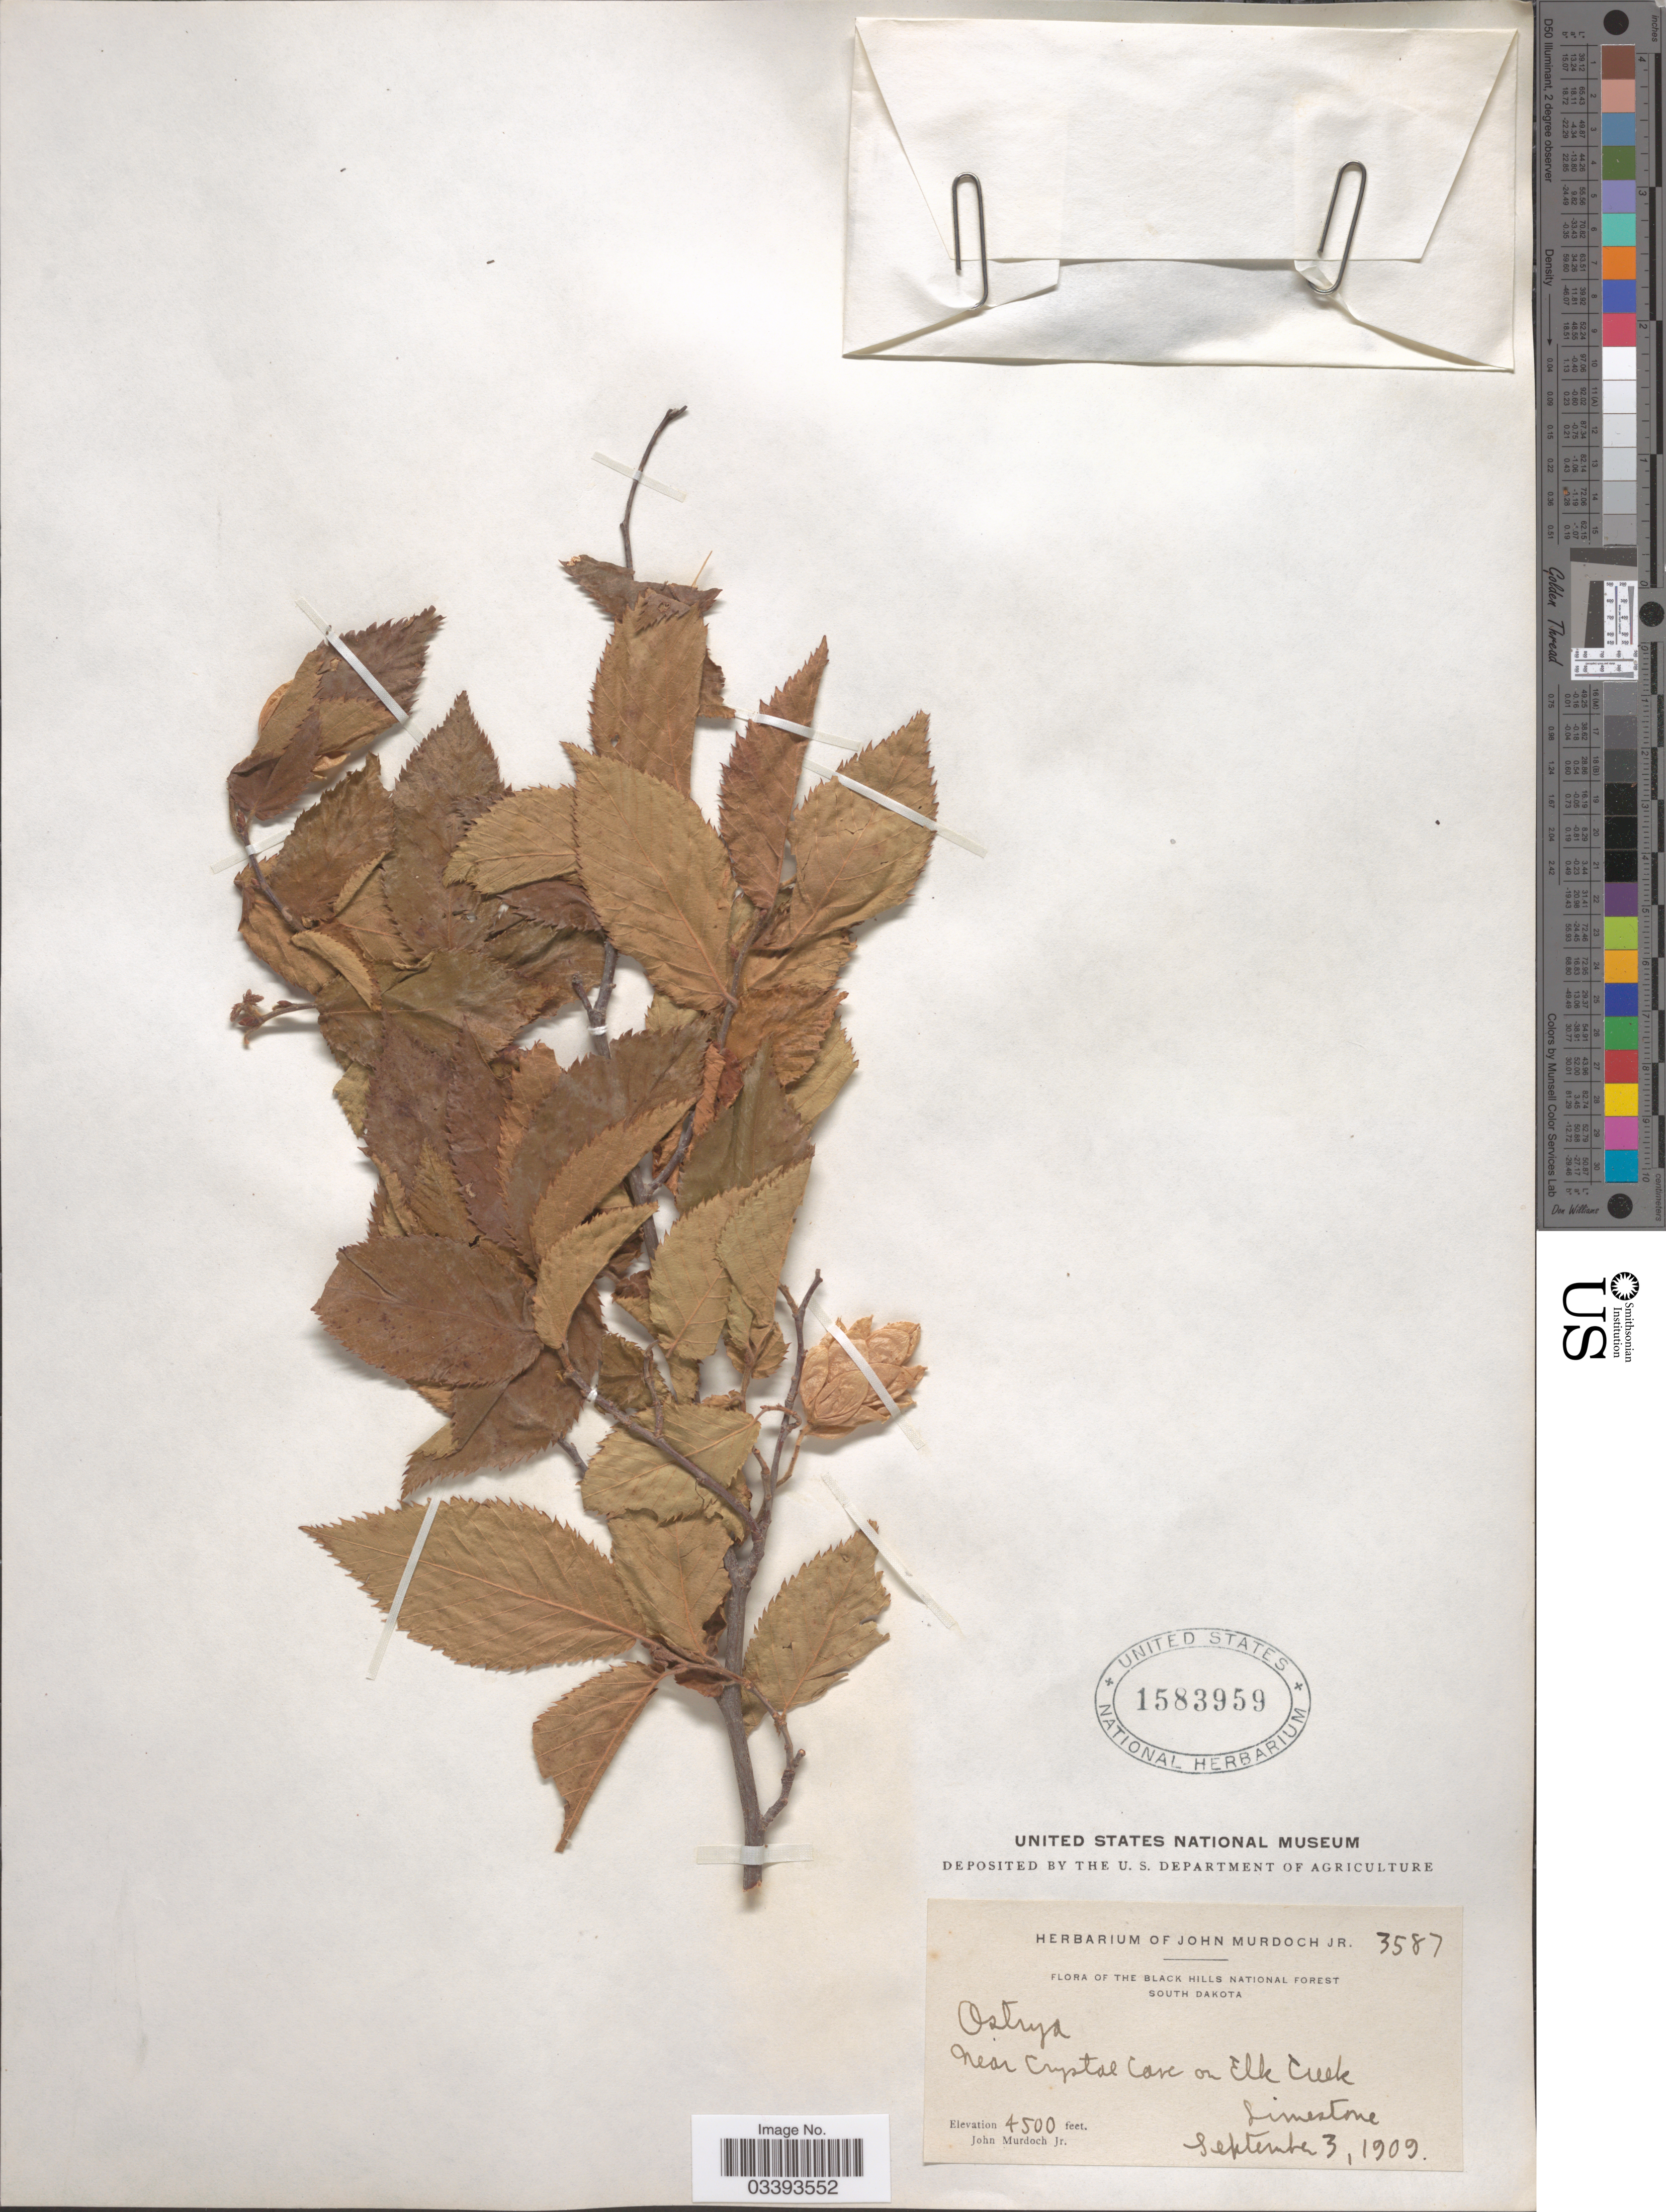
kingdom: Plantae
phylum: Tracheophyta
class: Magnoliopsida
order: Fagales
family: Betulaceae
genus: Ostrya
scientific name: Ostrya virginiana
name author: (Mill.) K. Koch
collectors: J. Murdoch Jr.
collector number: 3587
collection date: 1909-09-03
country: United States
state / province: South Dakota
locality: The Black Hills National Forest. Near Crystal Cave on Elk Creek.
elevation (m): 1372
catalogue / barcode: US 1583959